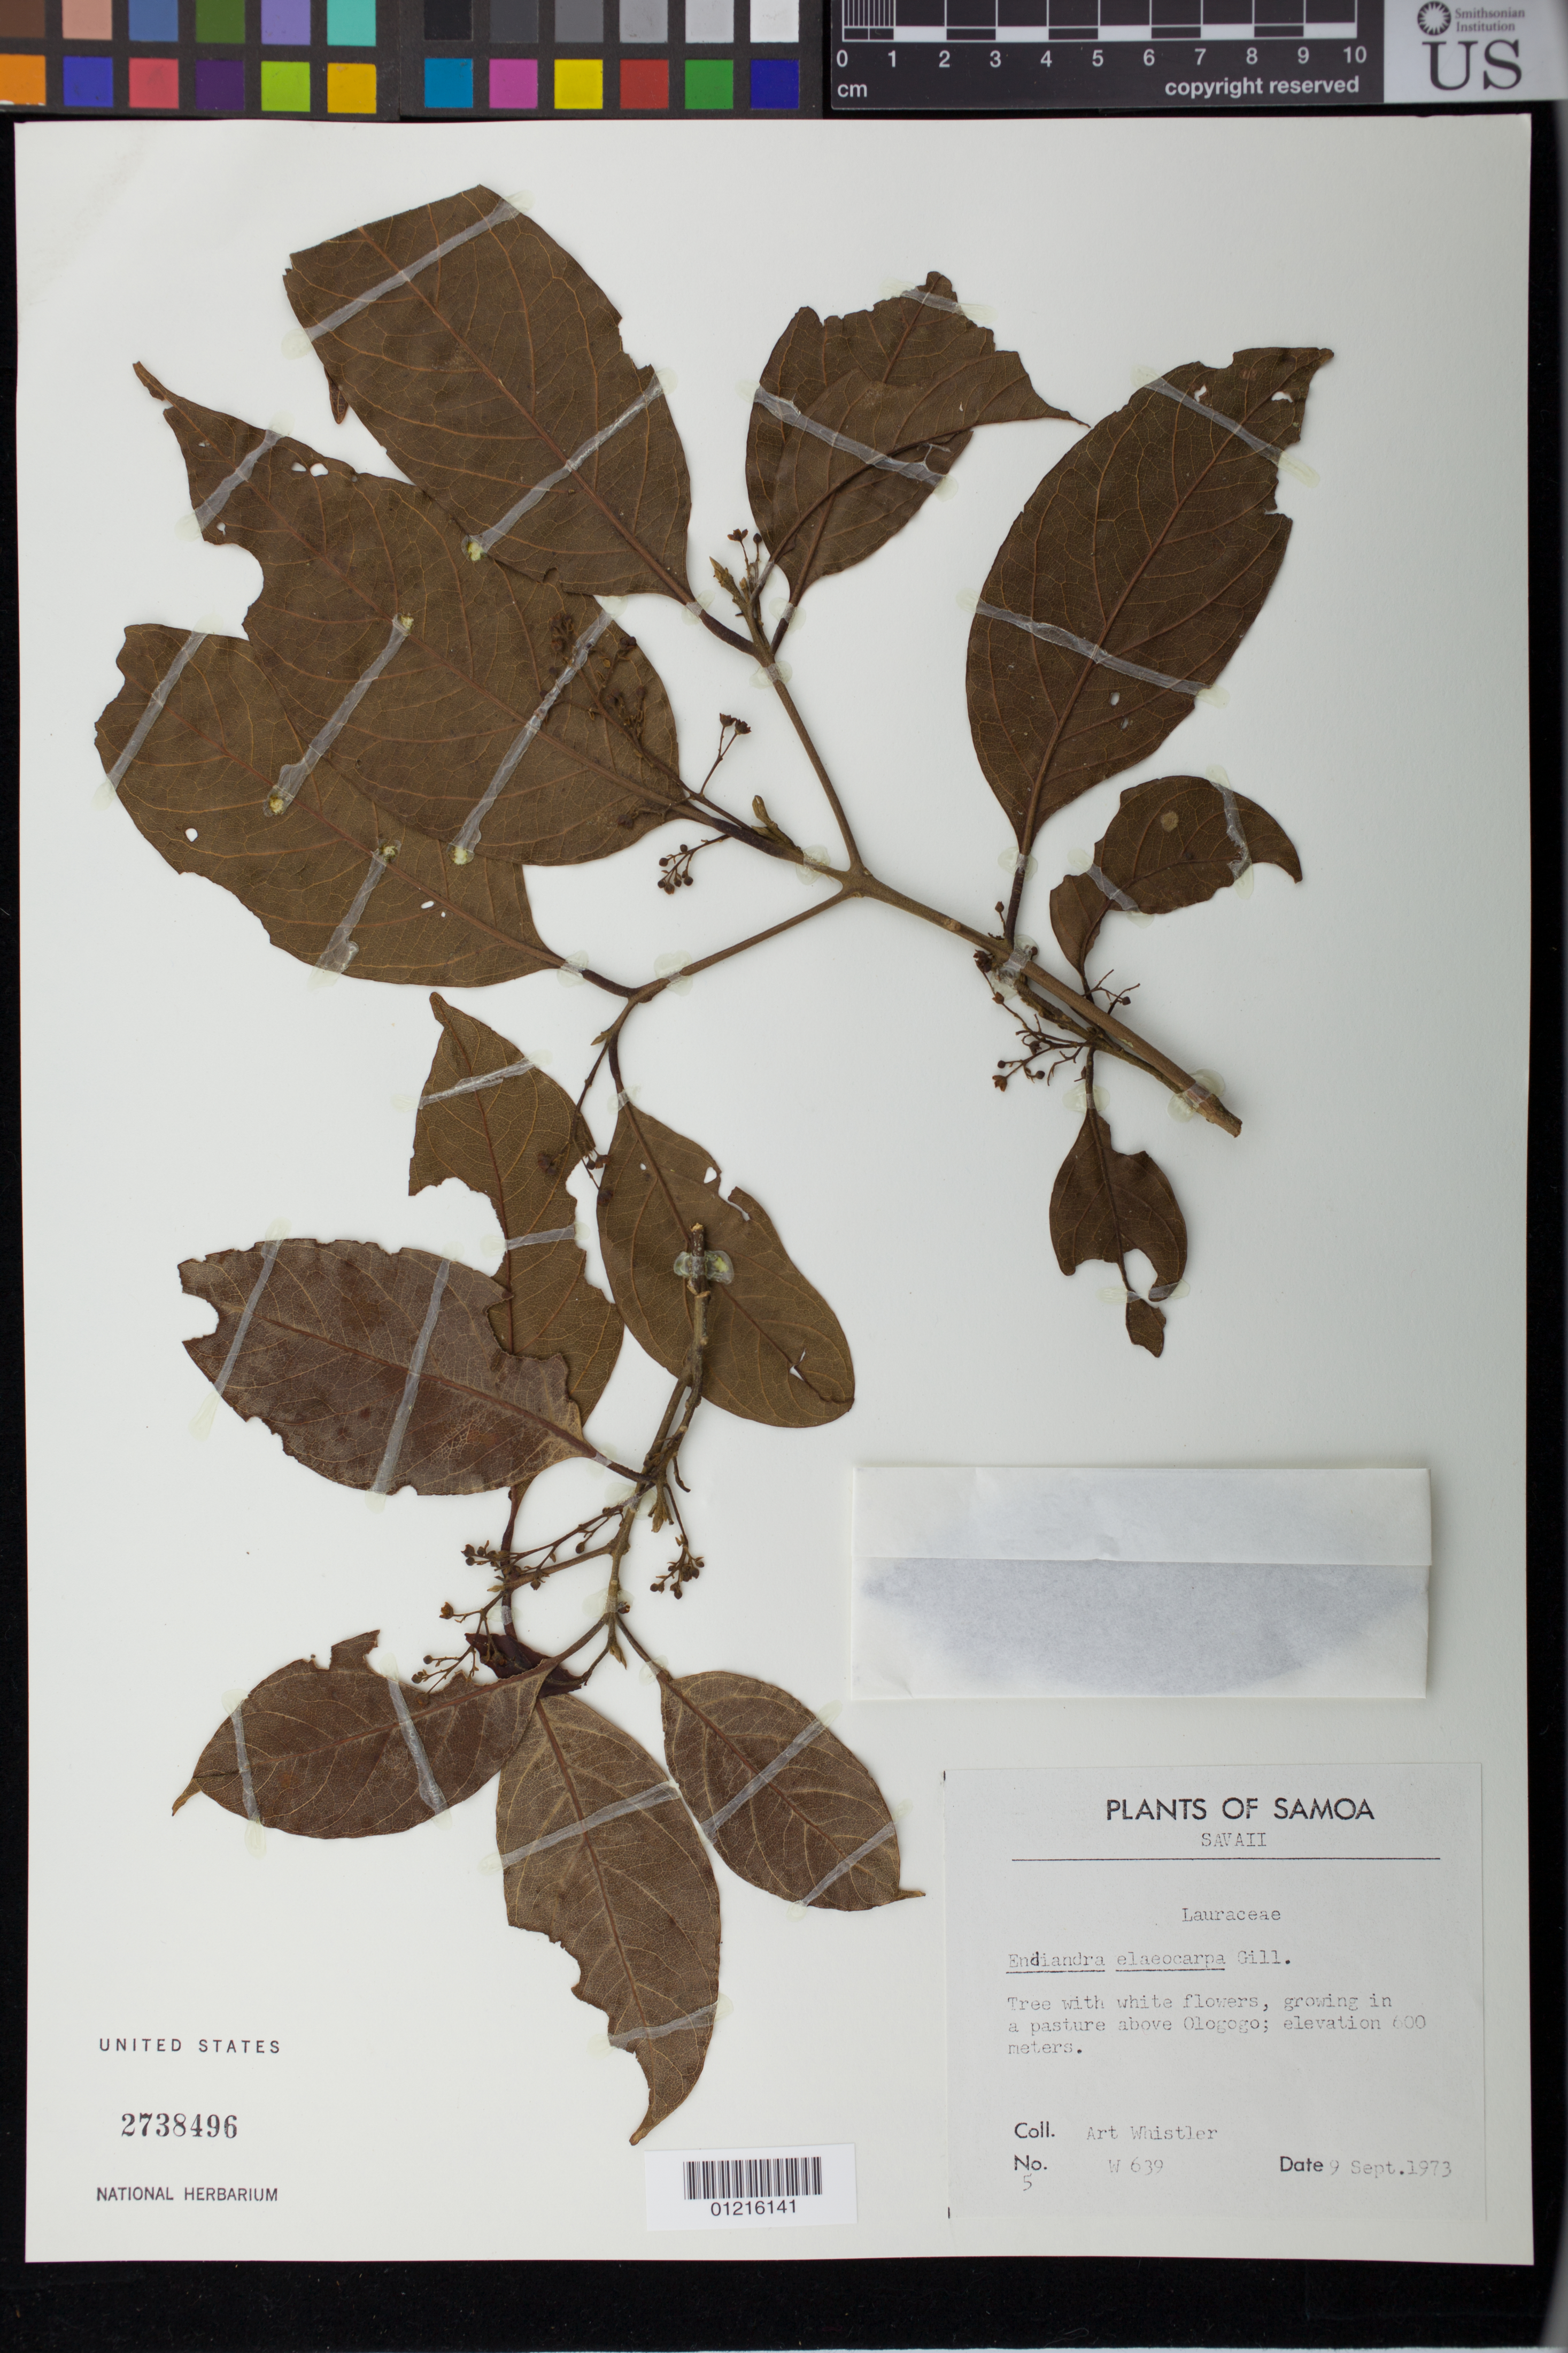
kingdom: Plantae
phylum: Tracheophyta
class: Magnoliopsida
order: Laurales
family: Lauraceae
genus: Endiandra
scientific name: Endiandra elaeocarpa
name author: Gillespie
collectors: A. Whistler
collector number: W 639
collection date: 1973-09-09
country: Samoa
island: Savai'i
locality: Above Ologogo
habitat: Pasture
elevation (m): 600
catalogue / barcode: US 2738496